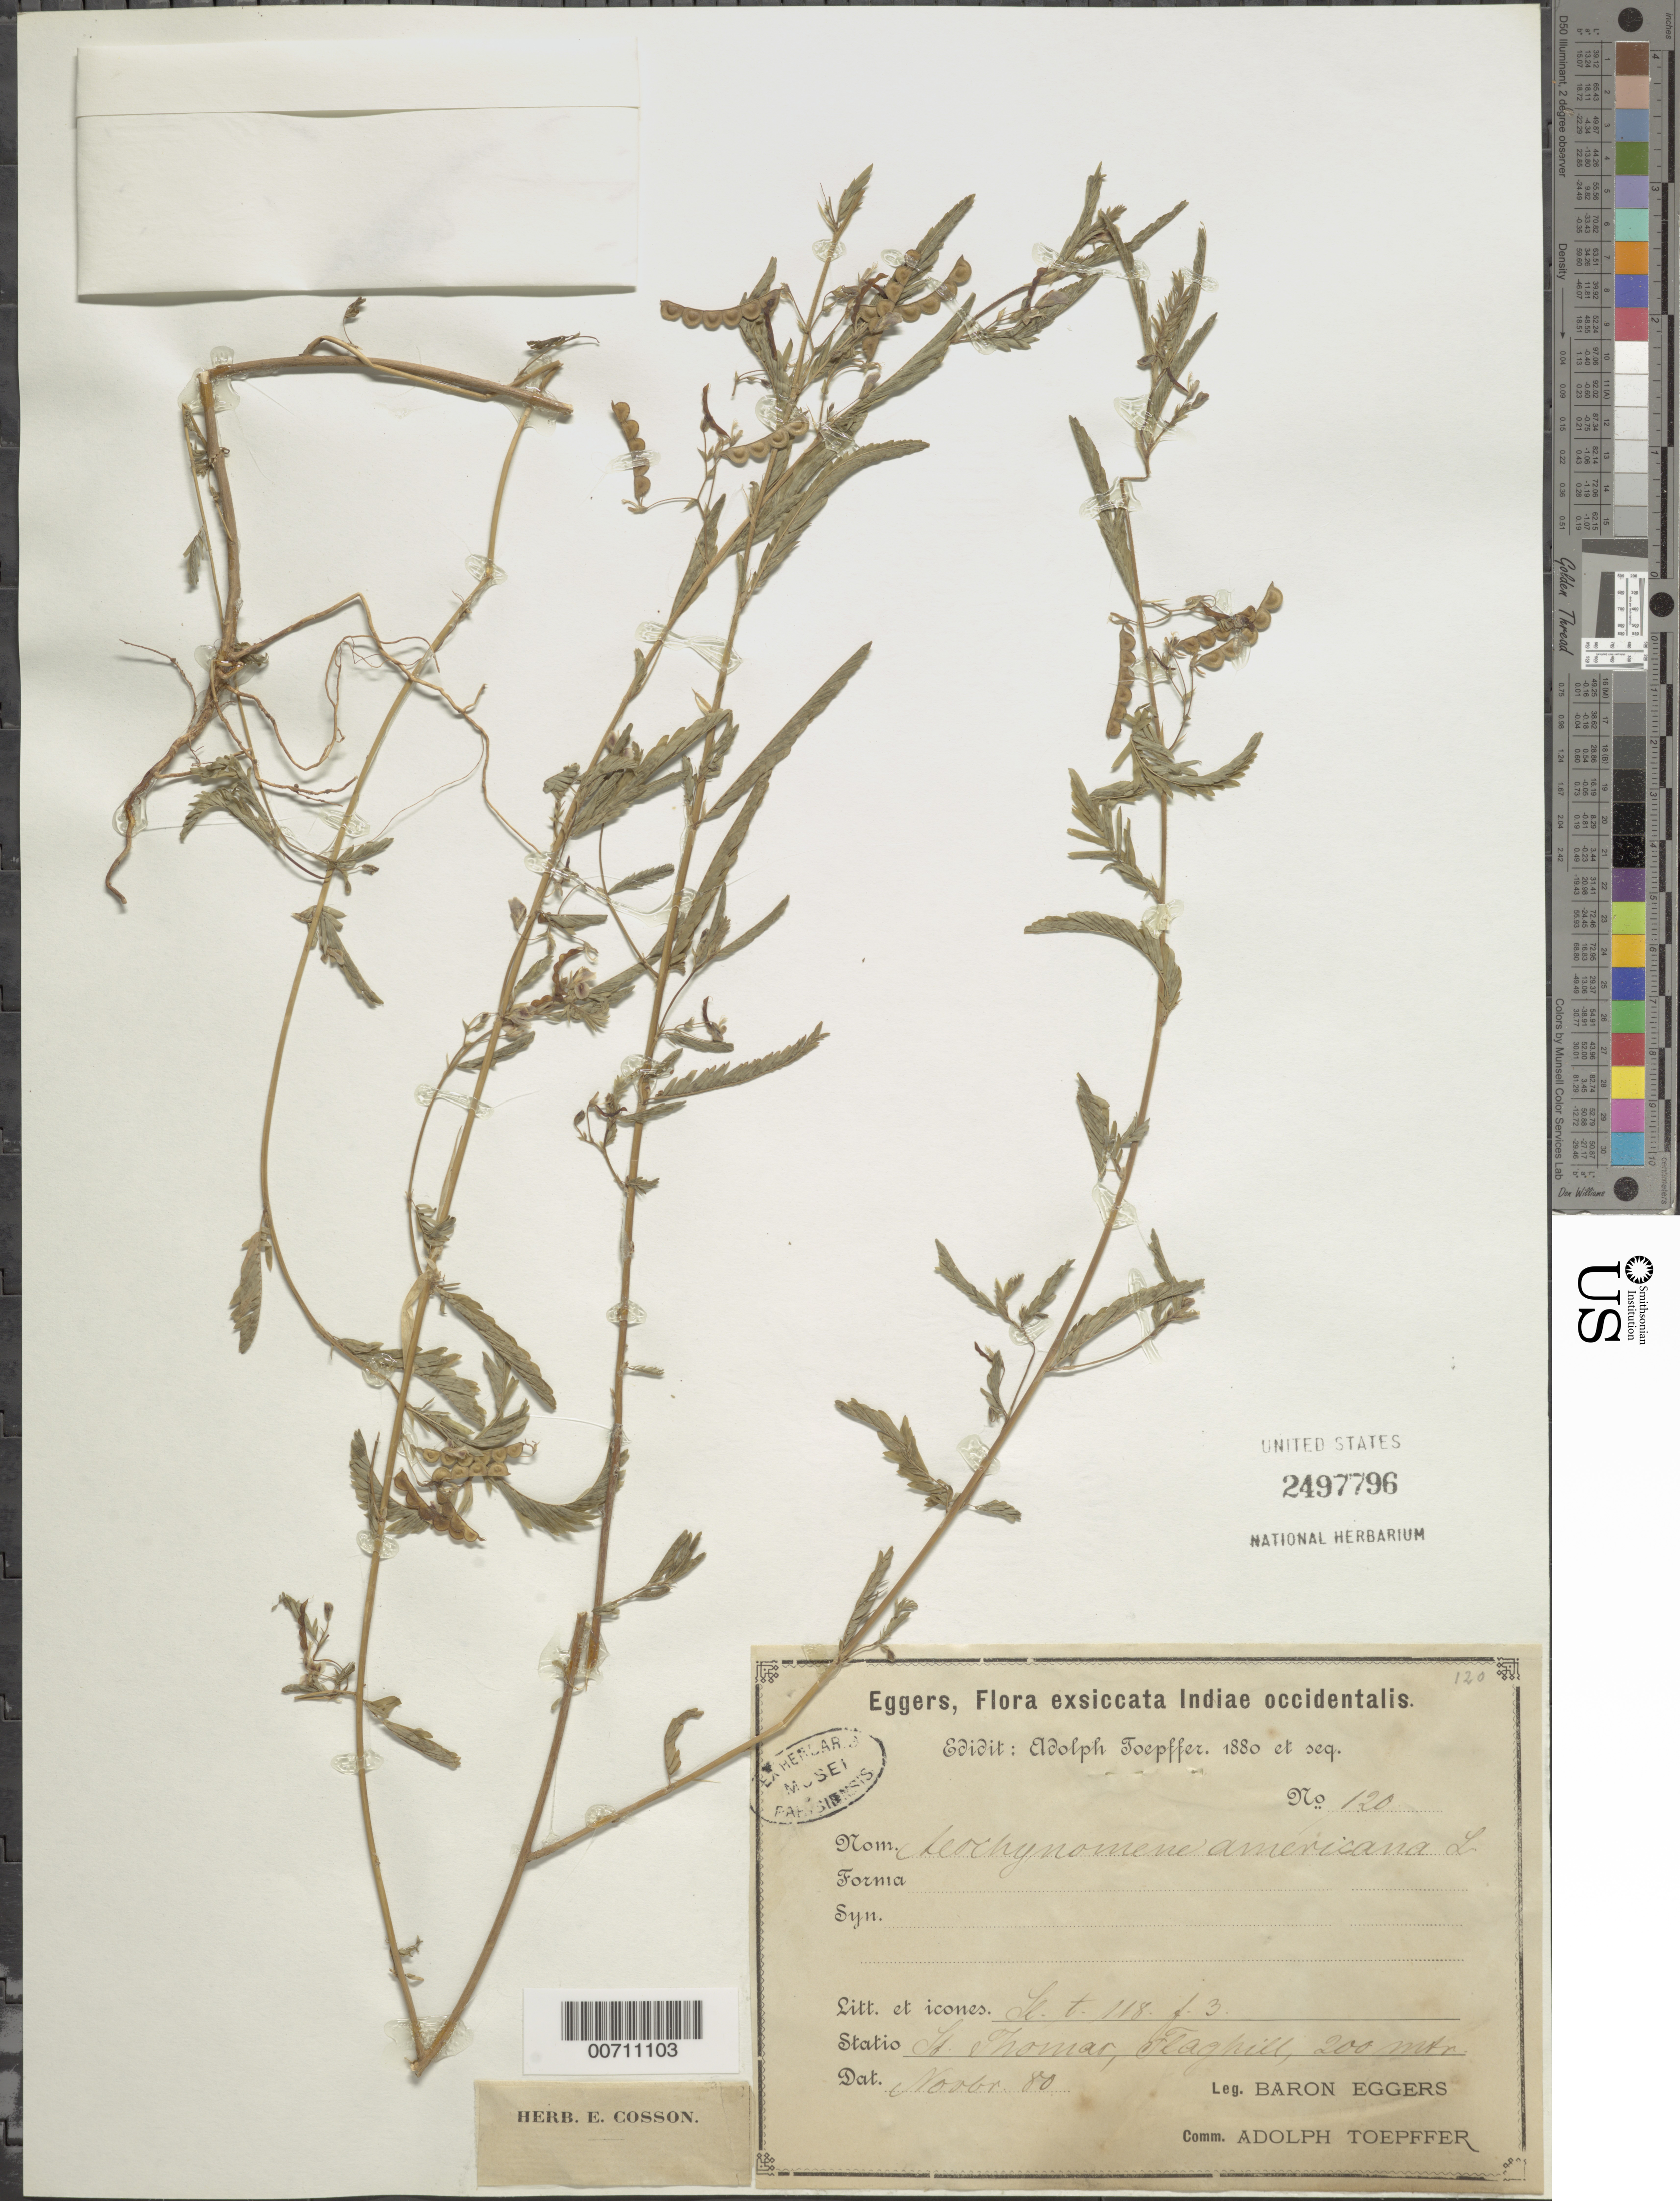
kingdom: Plantae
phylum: Tracheophyta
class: Magnoliopsida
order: Fabales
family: Fabaceae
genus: Aeschynomene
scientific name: Aeschynomene americana var. americana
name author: L.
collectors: H. F. A. von Eggers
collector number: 120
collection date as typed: Nov 1880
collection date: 1880-11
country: U.S. Virgin Islands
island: St. Thomas Island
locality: Flaghill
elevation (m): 200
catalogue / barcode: US 2497796